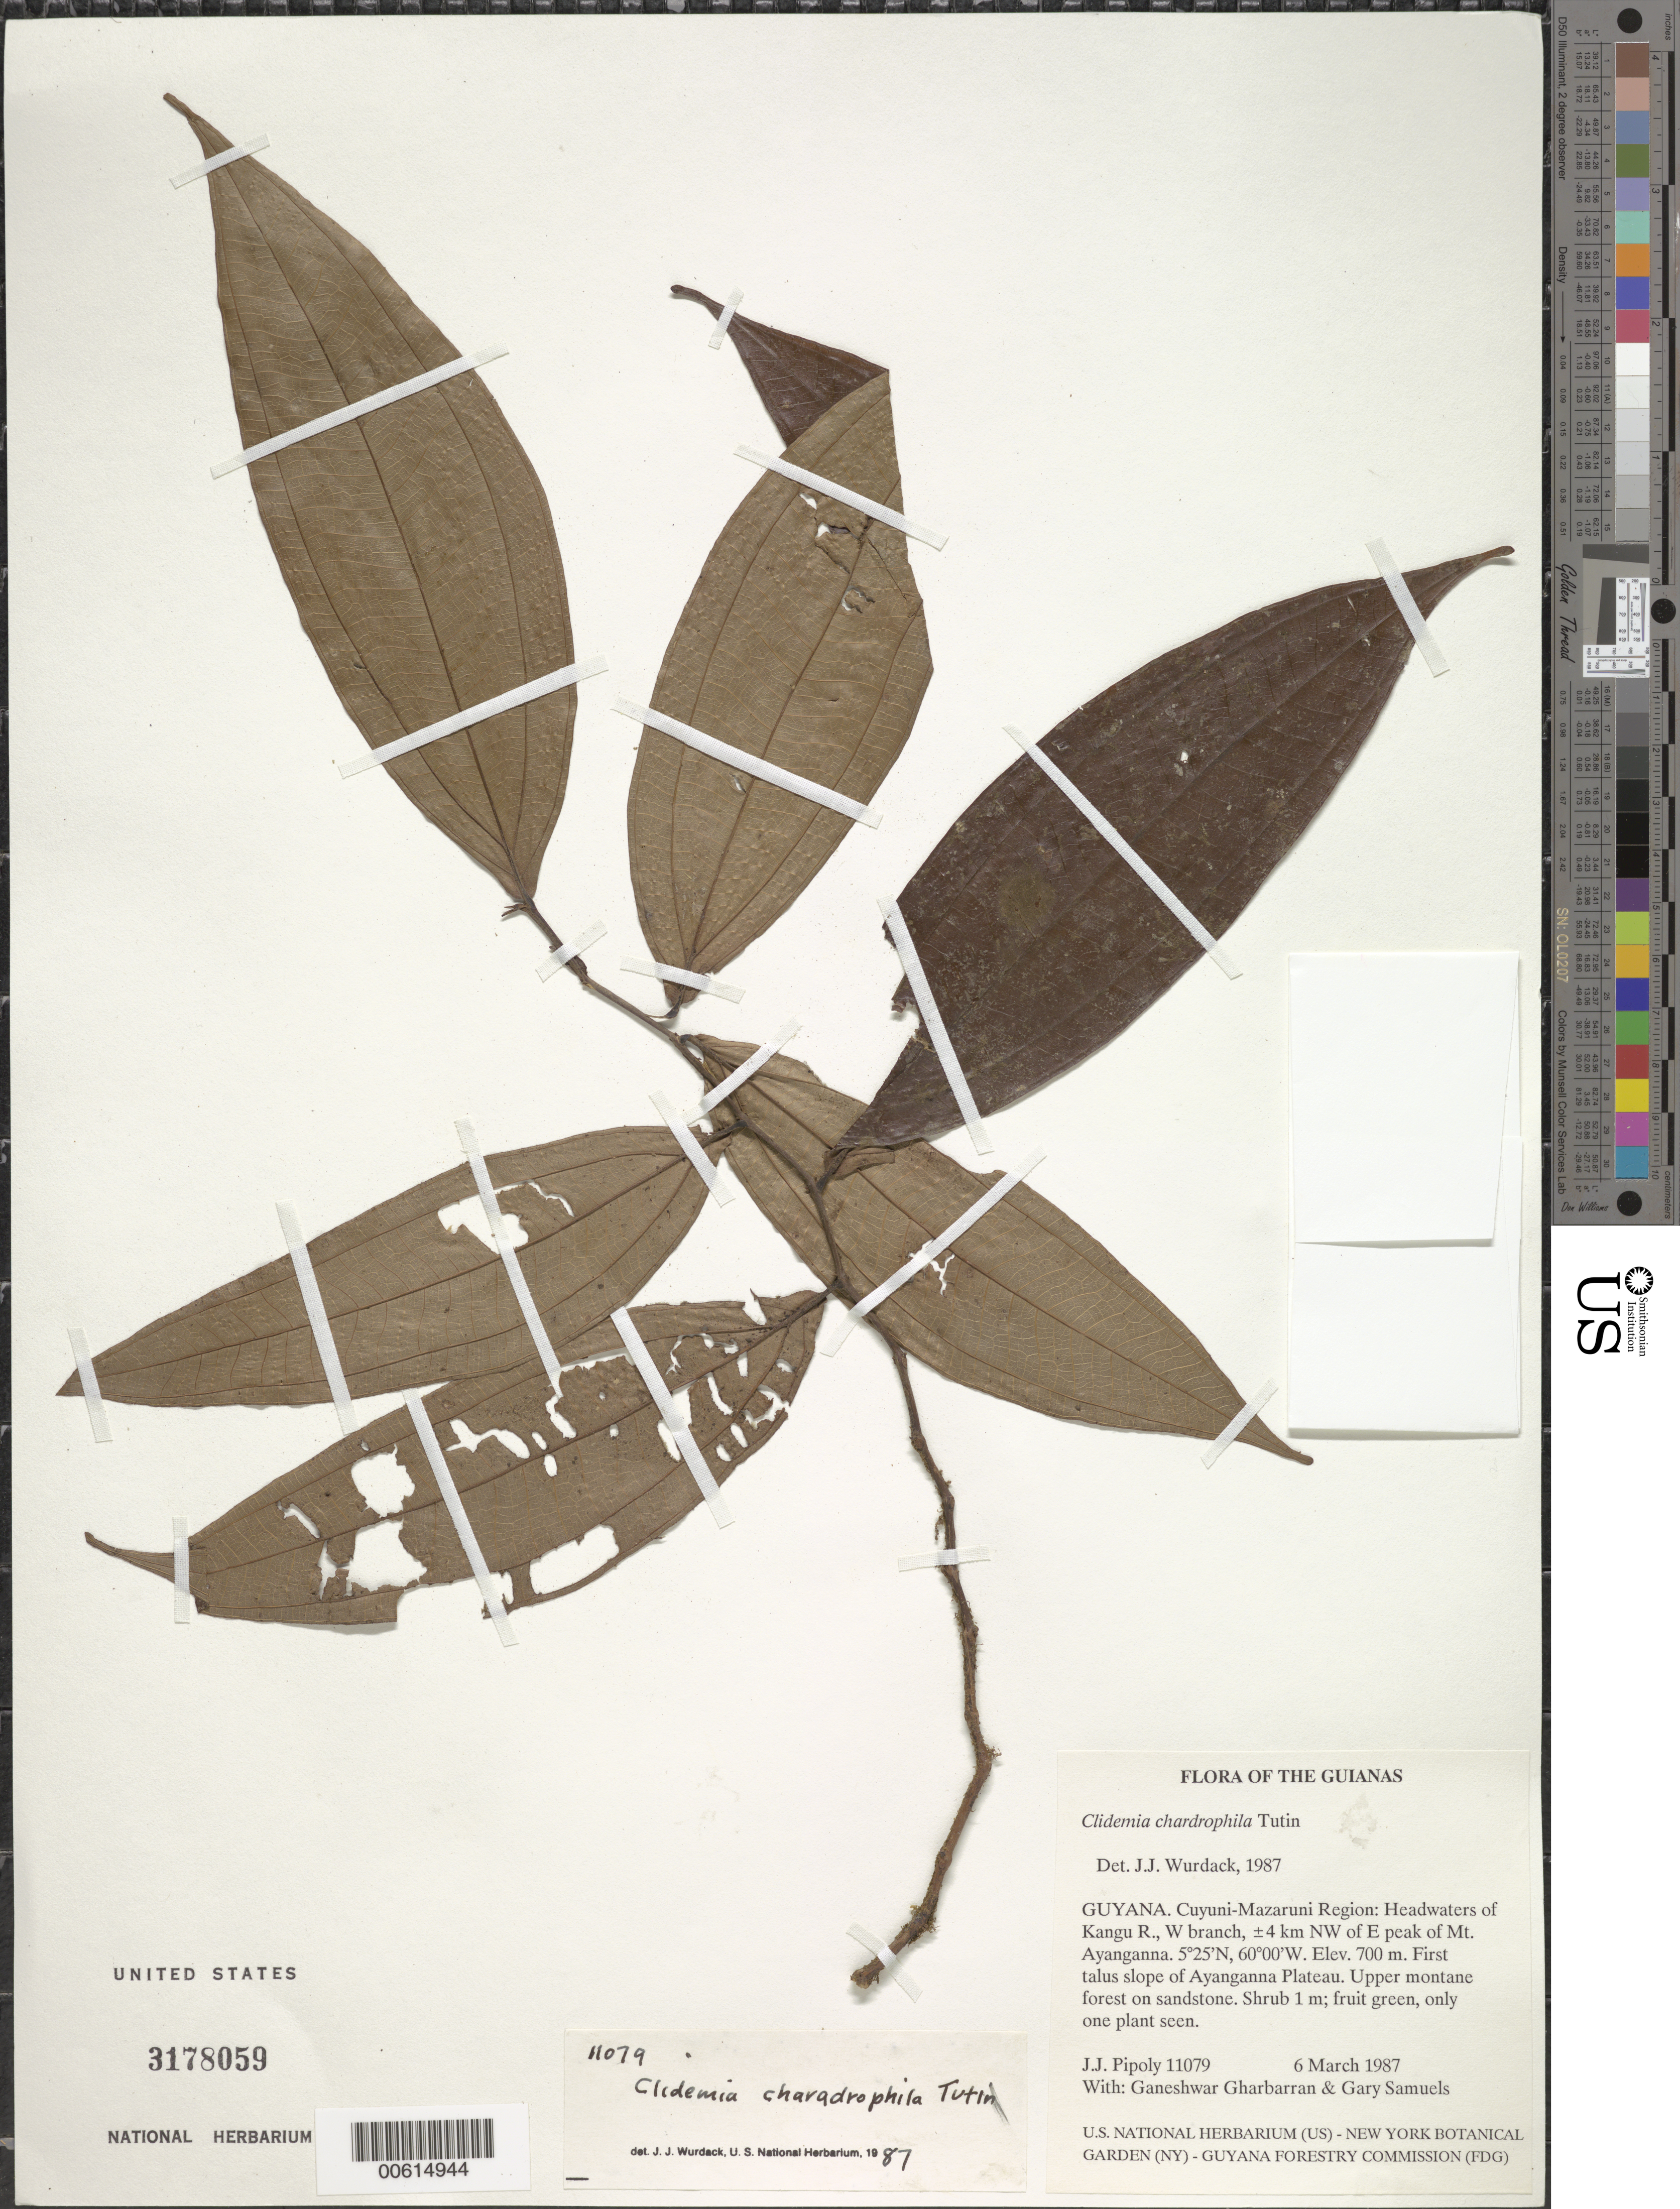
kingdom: Plantae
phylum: Tracheophyta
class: Magnoliopsida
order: Myrtales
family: Melastomataceae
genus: Clidemia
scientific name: Clidemia charadrophila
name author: Tutin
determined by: Wurdack, John J., (US), US (UNITED STATES)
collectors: J. J. Pipoly, G. Gharbarran & G. Samuels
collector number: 11079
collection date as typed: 6 March 1987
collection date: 1987-03-06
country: Guyana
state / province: Cuyuni-Mazaruni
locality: Headwaters of Kangu R., W branch; ±4 km NW of E peak of Mt. Ayanganna. First talus slope of plateau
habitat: Upper montane forest on sandstone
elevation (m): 700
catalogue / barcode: US 3178059